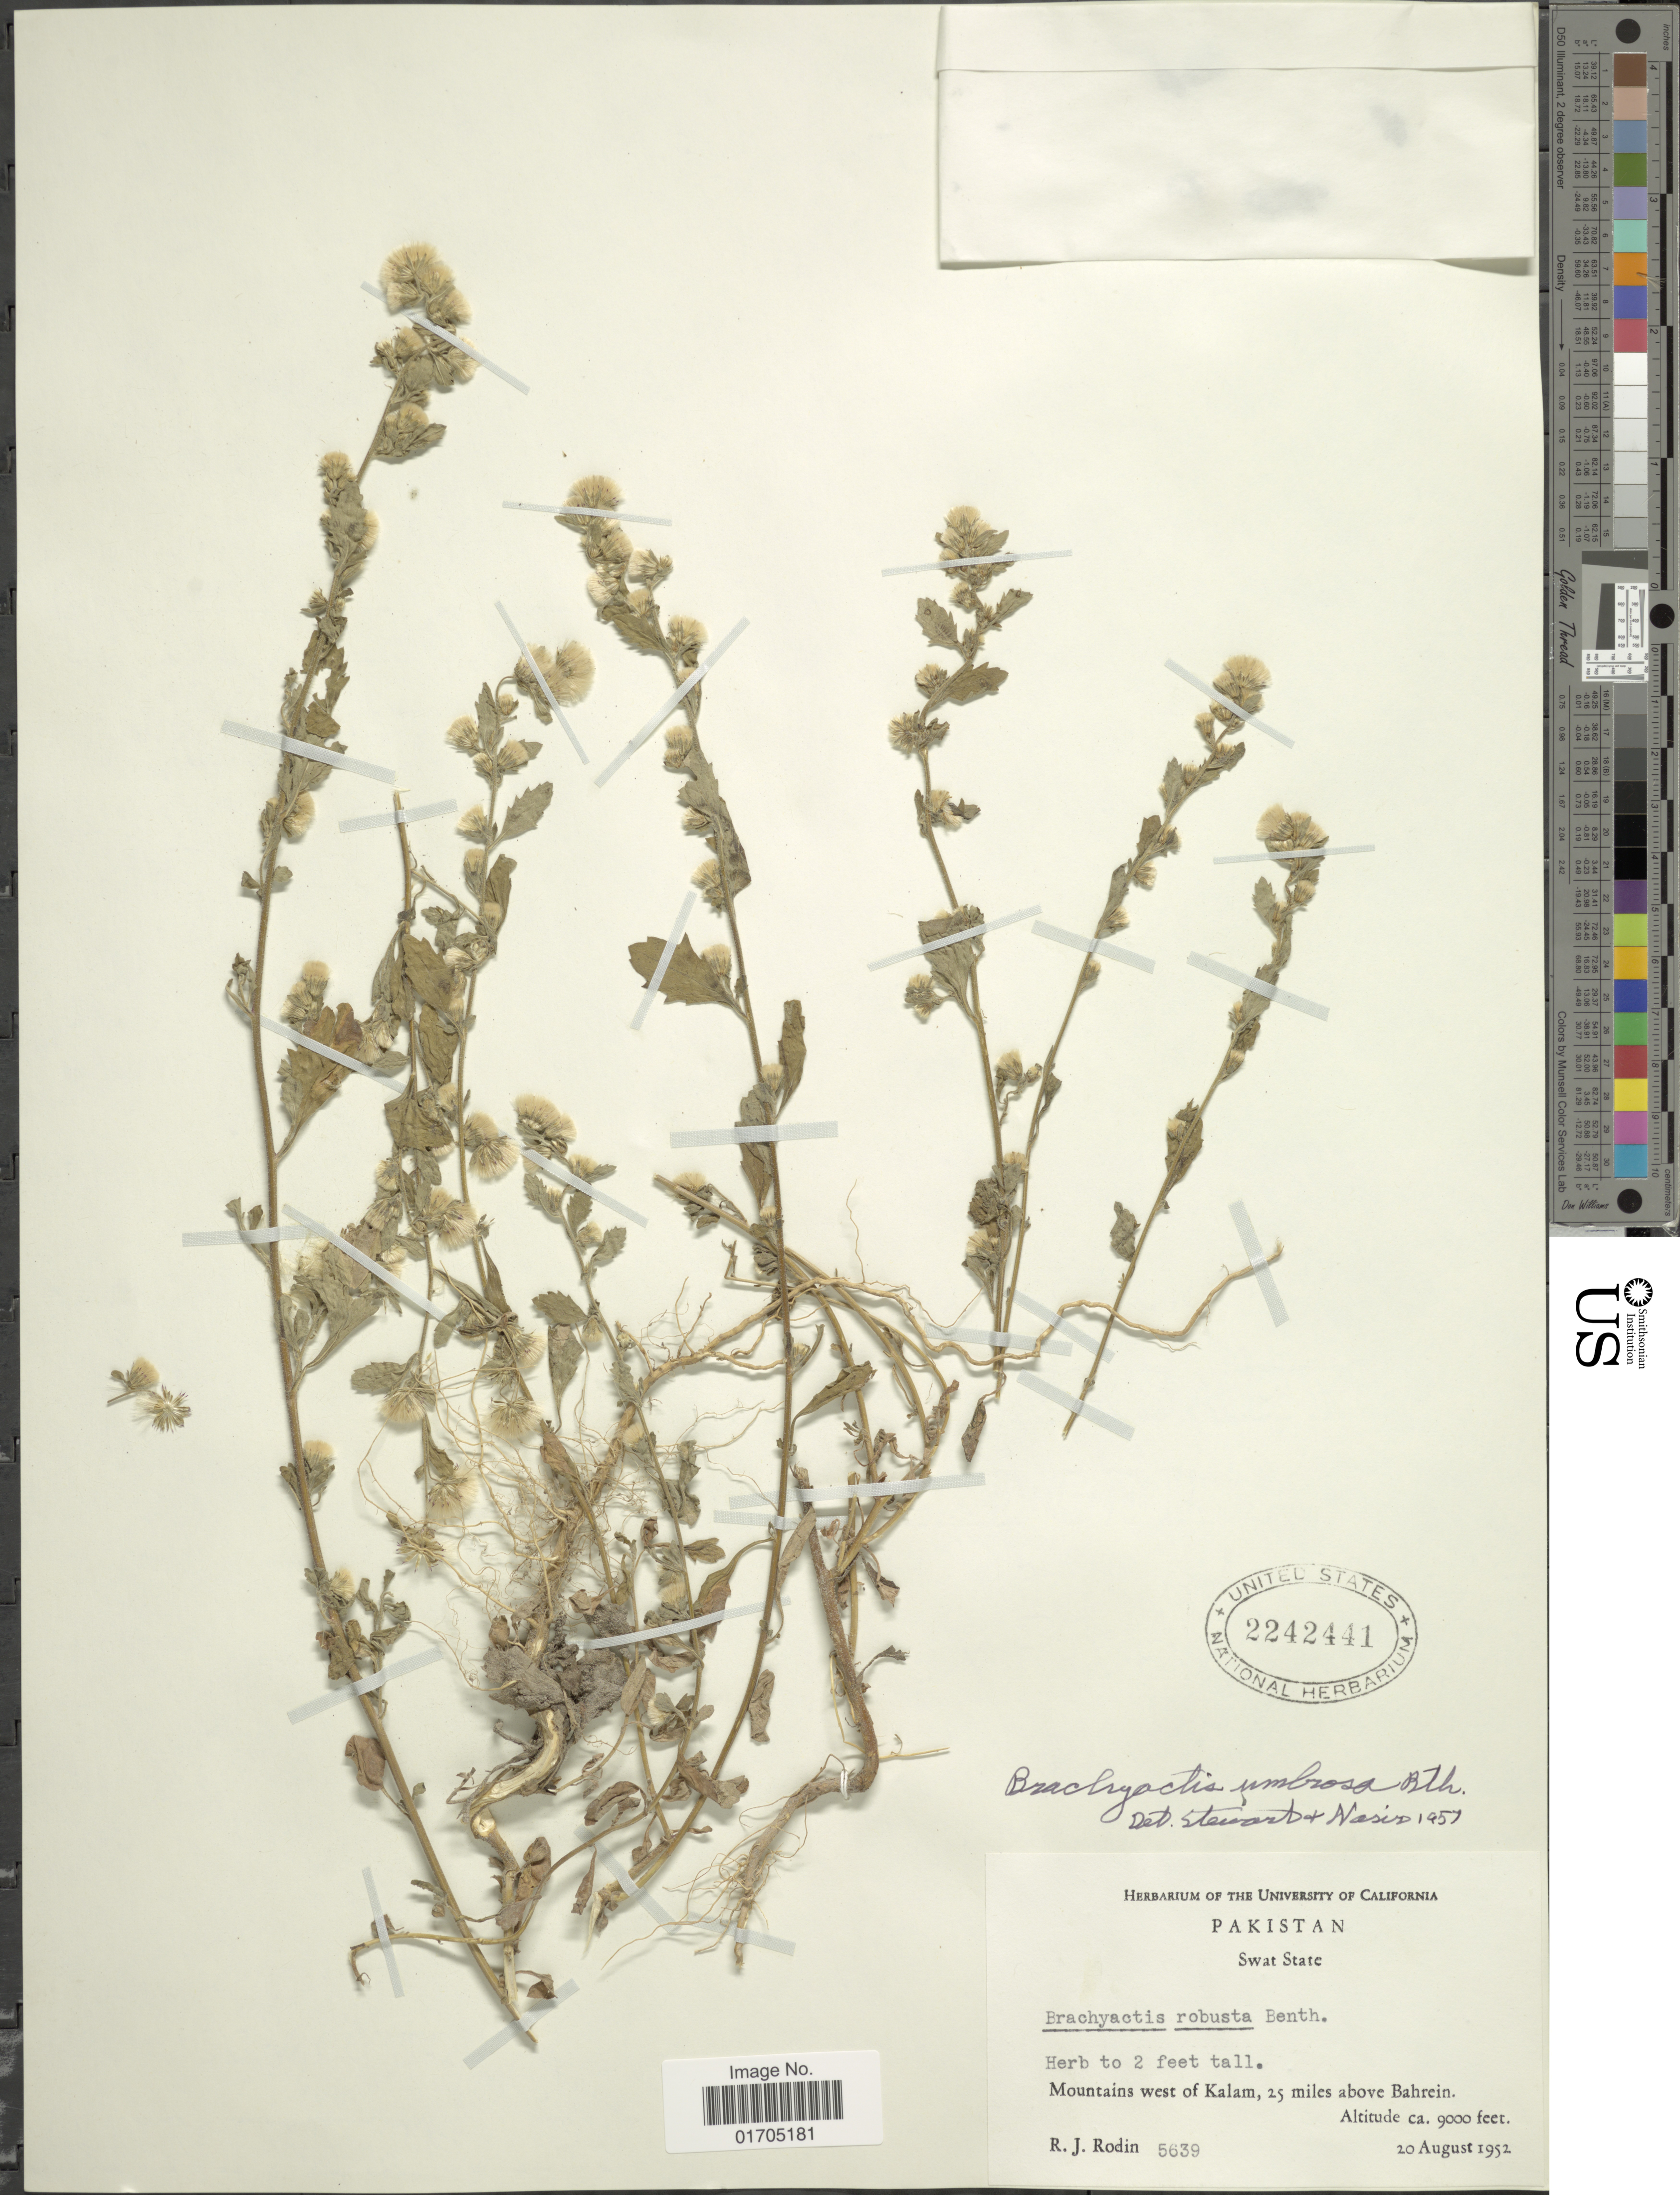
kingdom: Plantae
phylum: Tracheophyta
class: Magnoliopsida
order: Asterales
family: Asteraceae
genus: Brachyactis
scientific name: Brachyactis umbrosa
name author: Benth. in Hook.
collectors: R. J. Rodin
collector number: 5639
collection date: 1952-08-20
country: Pakistan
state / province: Khyber Pakhtunkhwa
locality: Swat State, Mountains west of Kalam, 25 miles above Bahrein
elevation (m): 2743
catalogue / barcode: US 2242441